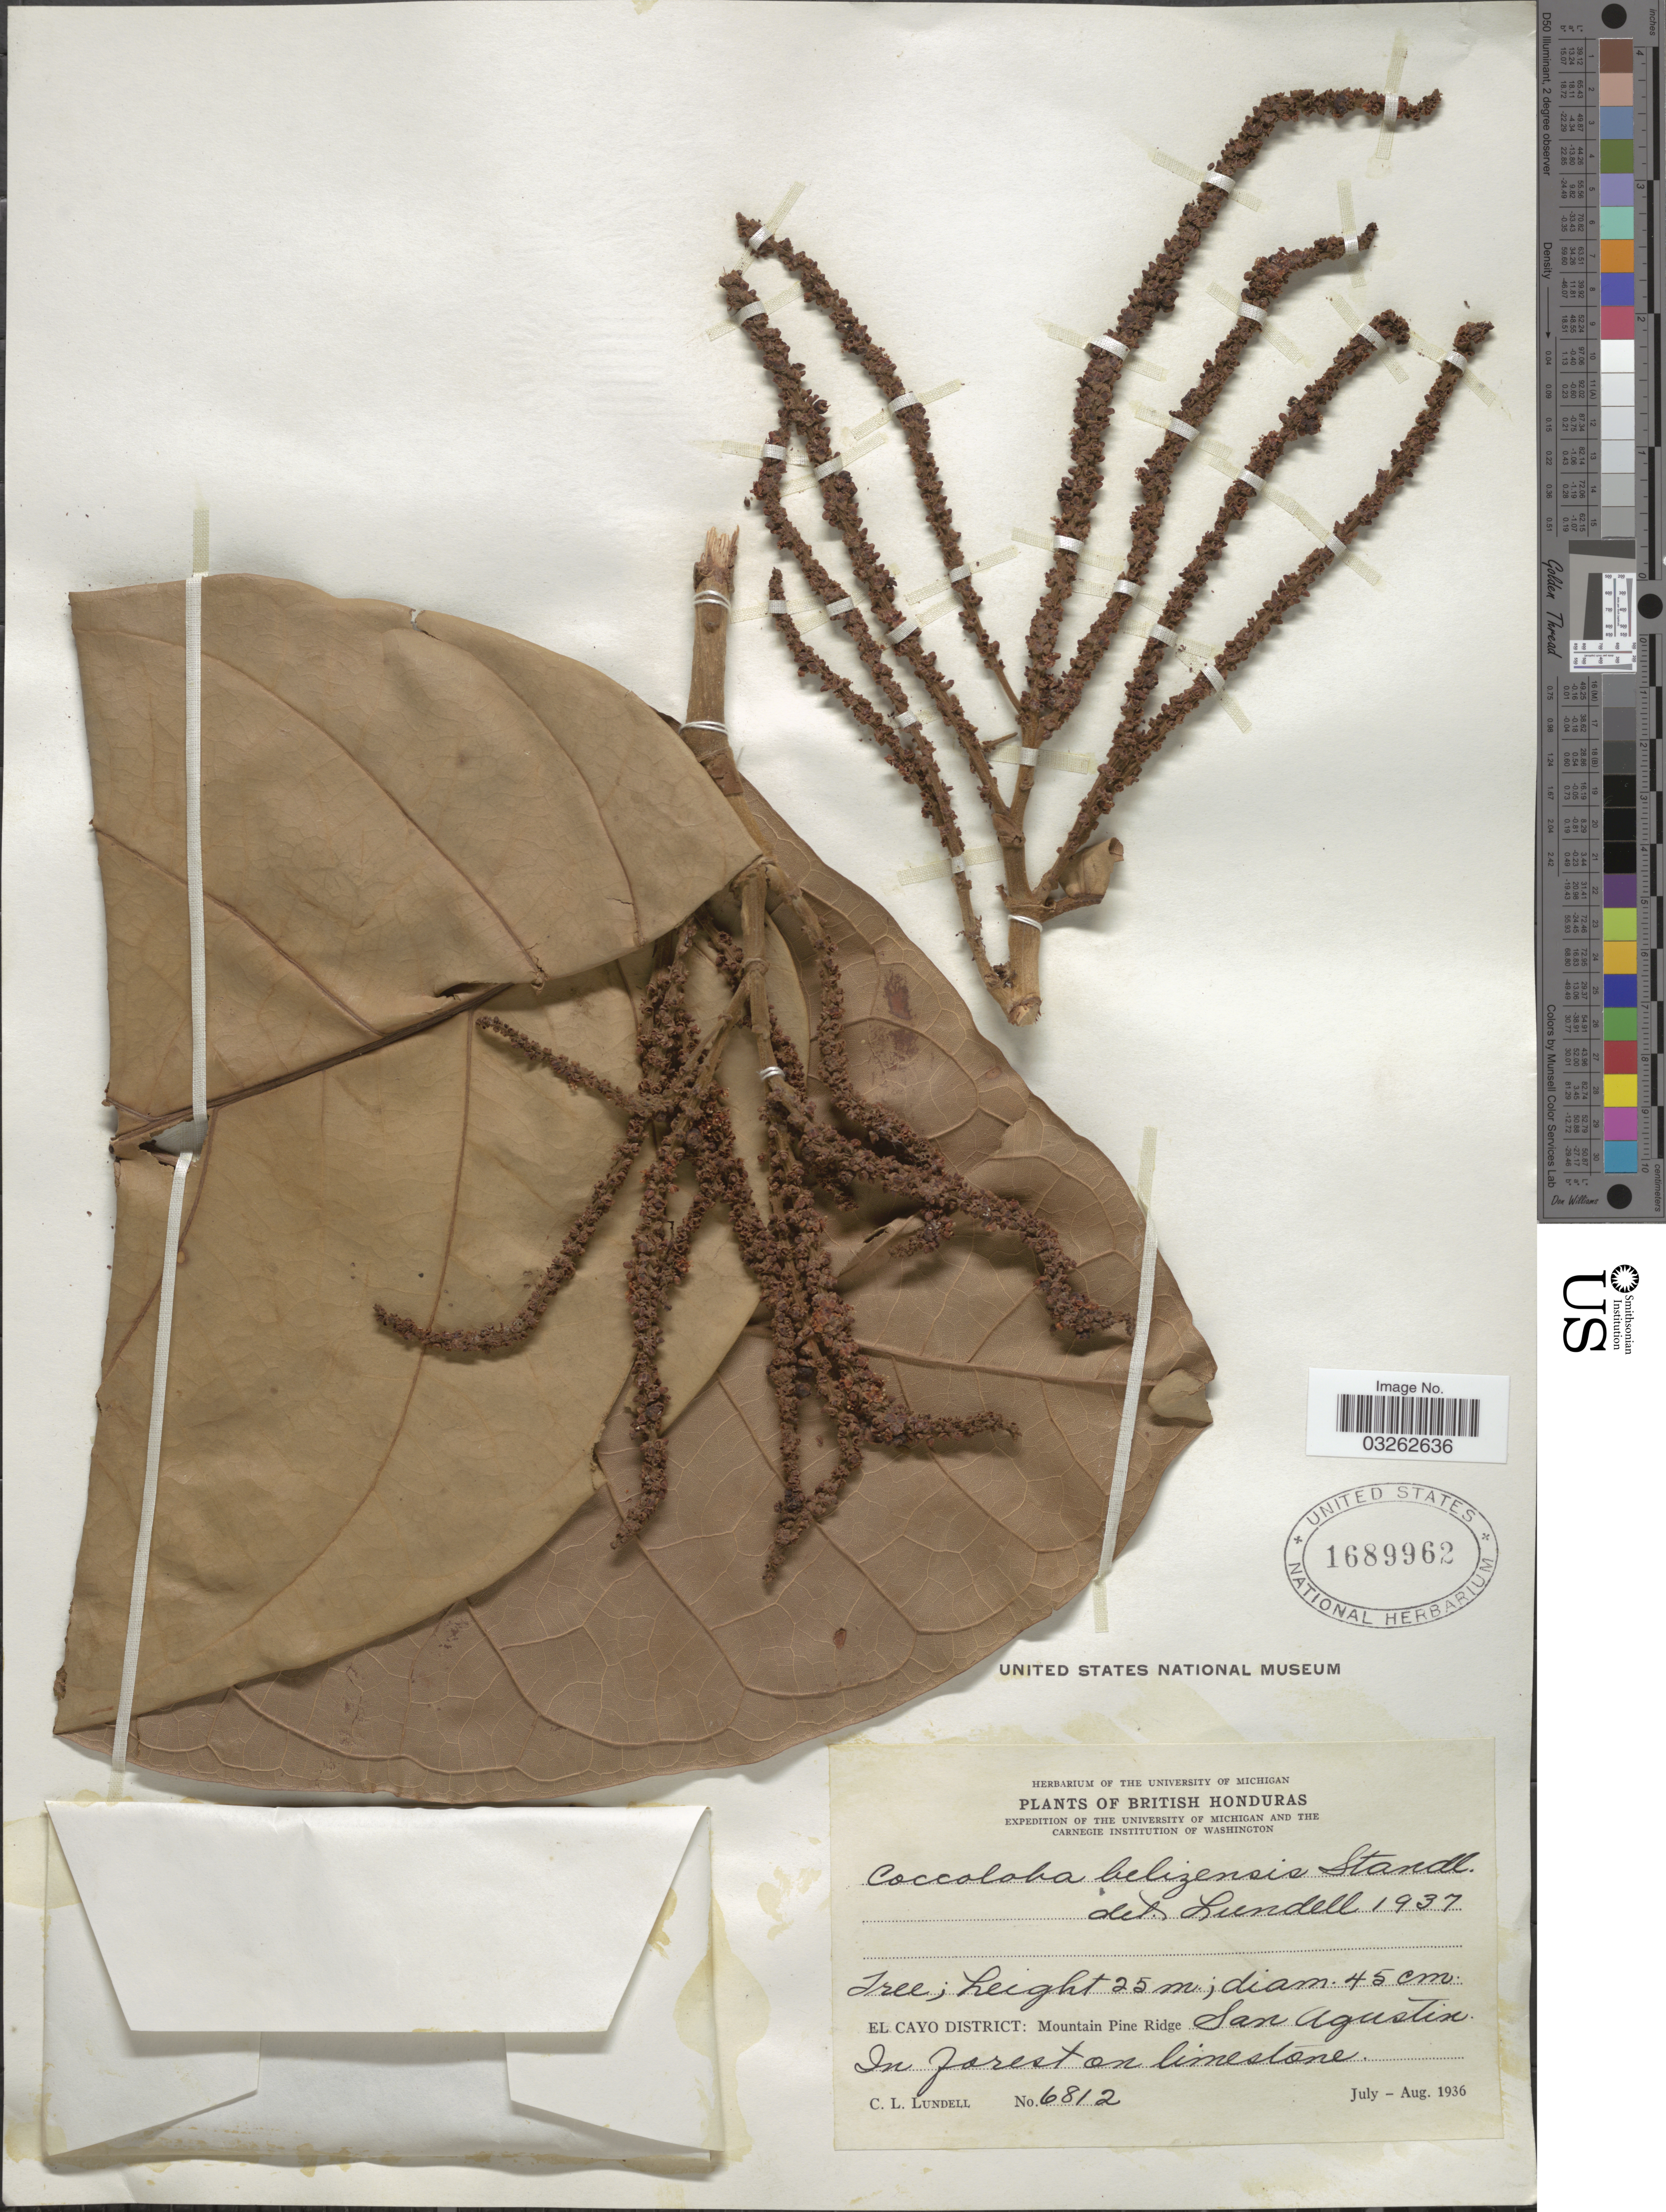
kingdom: Plantae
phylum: Tracheophyta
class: Magnoliopsida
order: Caryophyllales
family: Polygonaceae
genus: Coccoloba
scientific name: Coccoloba belizensis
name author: Standl.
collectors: C. L. Lundell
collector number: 6812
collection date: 1936-07/1936-08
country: Belize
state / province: Cayo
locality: British Honduras. El Cayo District: Mountain Pine Ridge, San Agustin.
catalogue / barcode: US 1689962